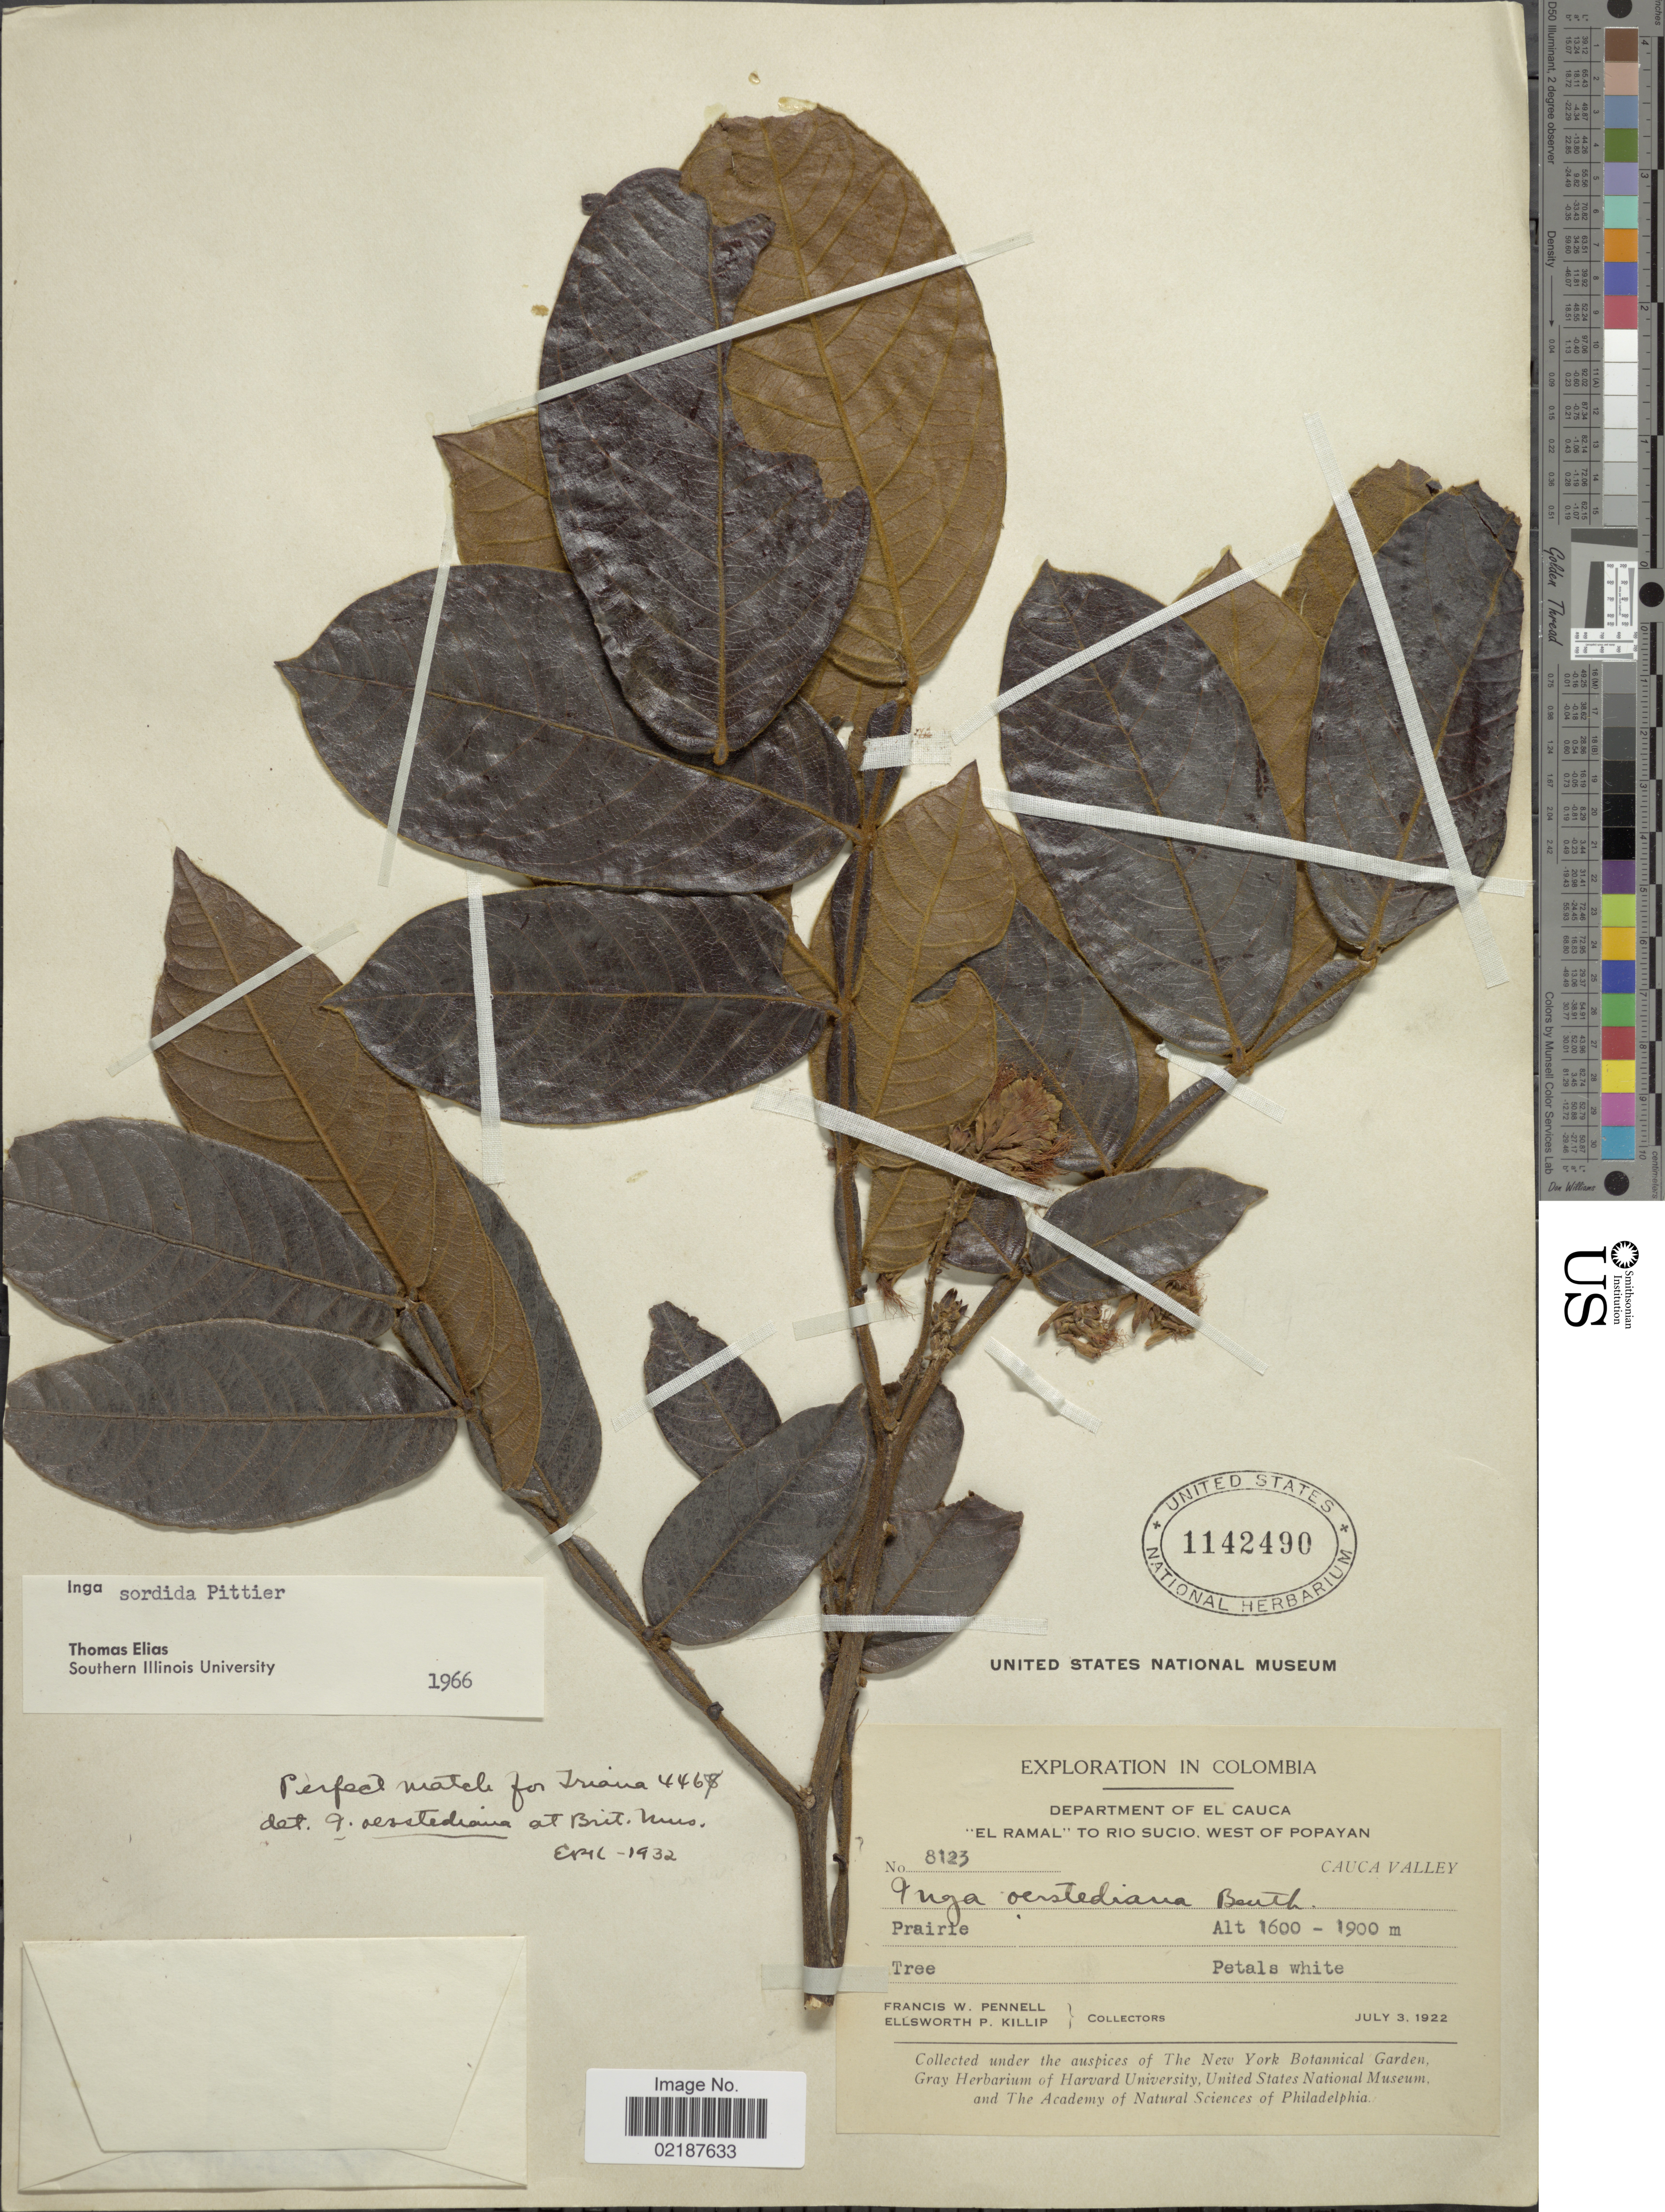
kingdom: Plantae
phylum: Tracheophyta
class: Magnoliopsida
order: Fabales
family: Fabaceae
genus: Inga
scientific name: Inga densiflora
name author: Benth.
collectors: F. W. Pennell & E. P. Killip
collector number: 8123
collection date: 1922-07-03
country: Colombia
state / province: Cauca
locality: Department of El Cauca, "El Ramal" to Rio Sucio, West of Popayan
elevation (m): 1600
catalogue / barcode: US 1142490